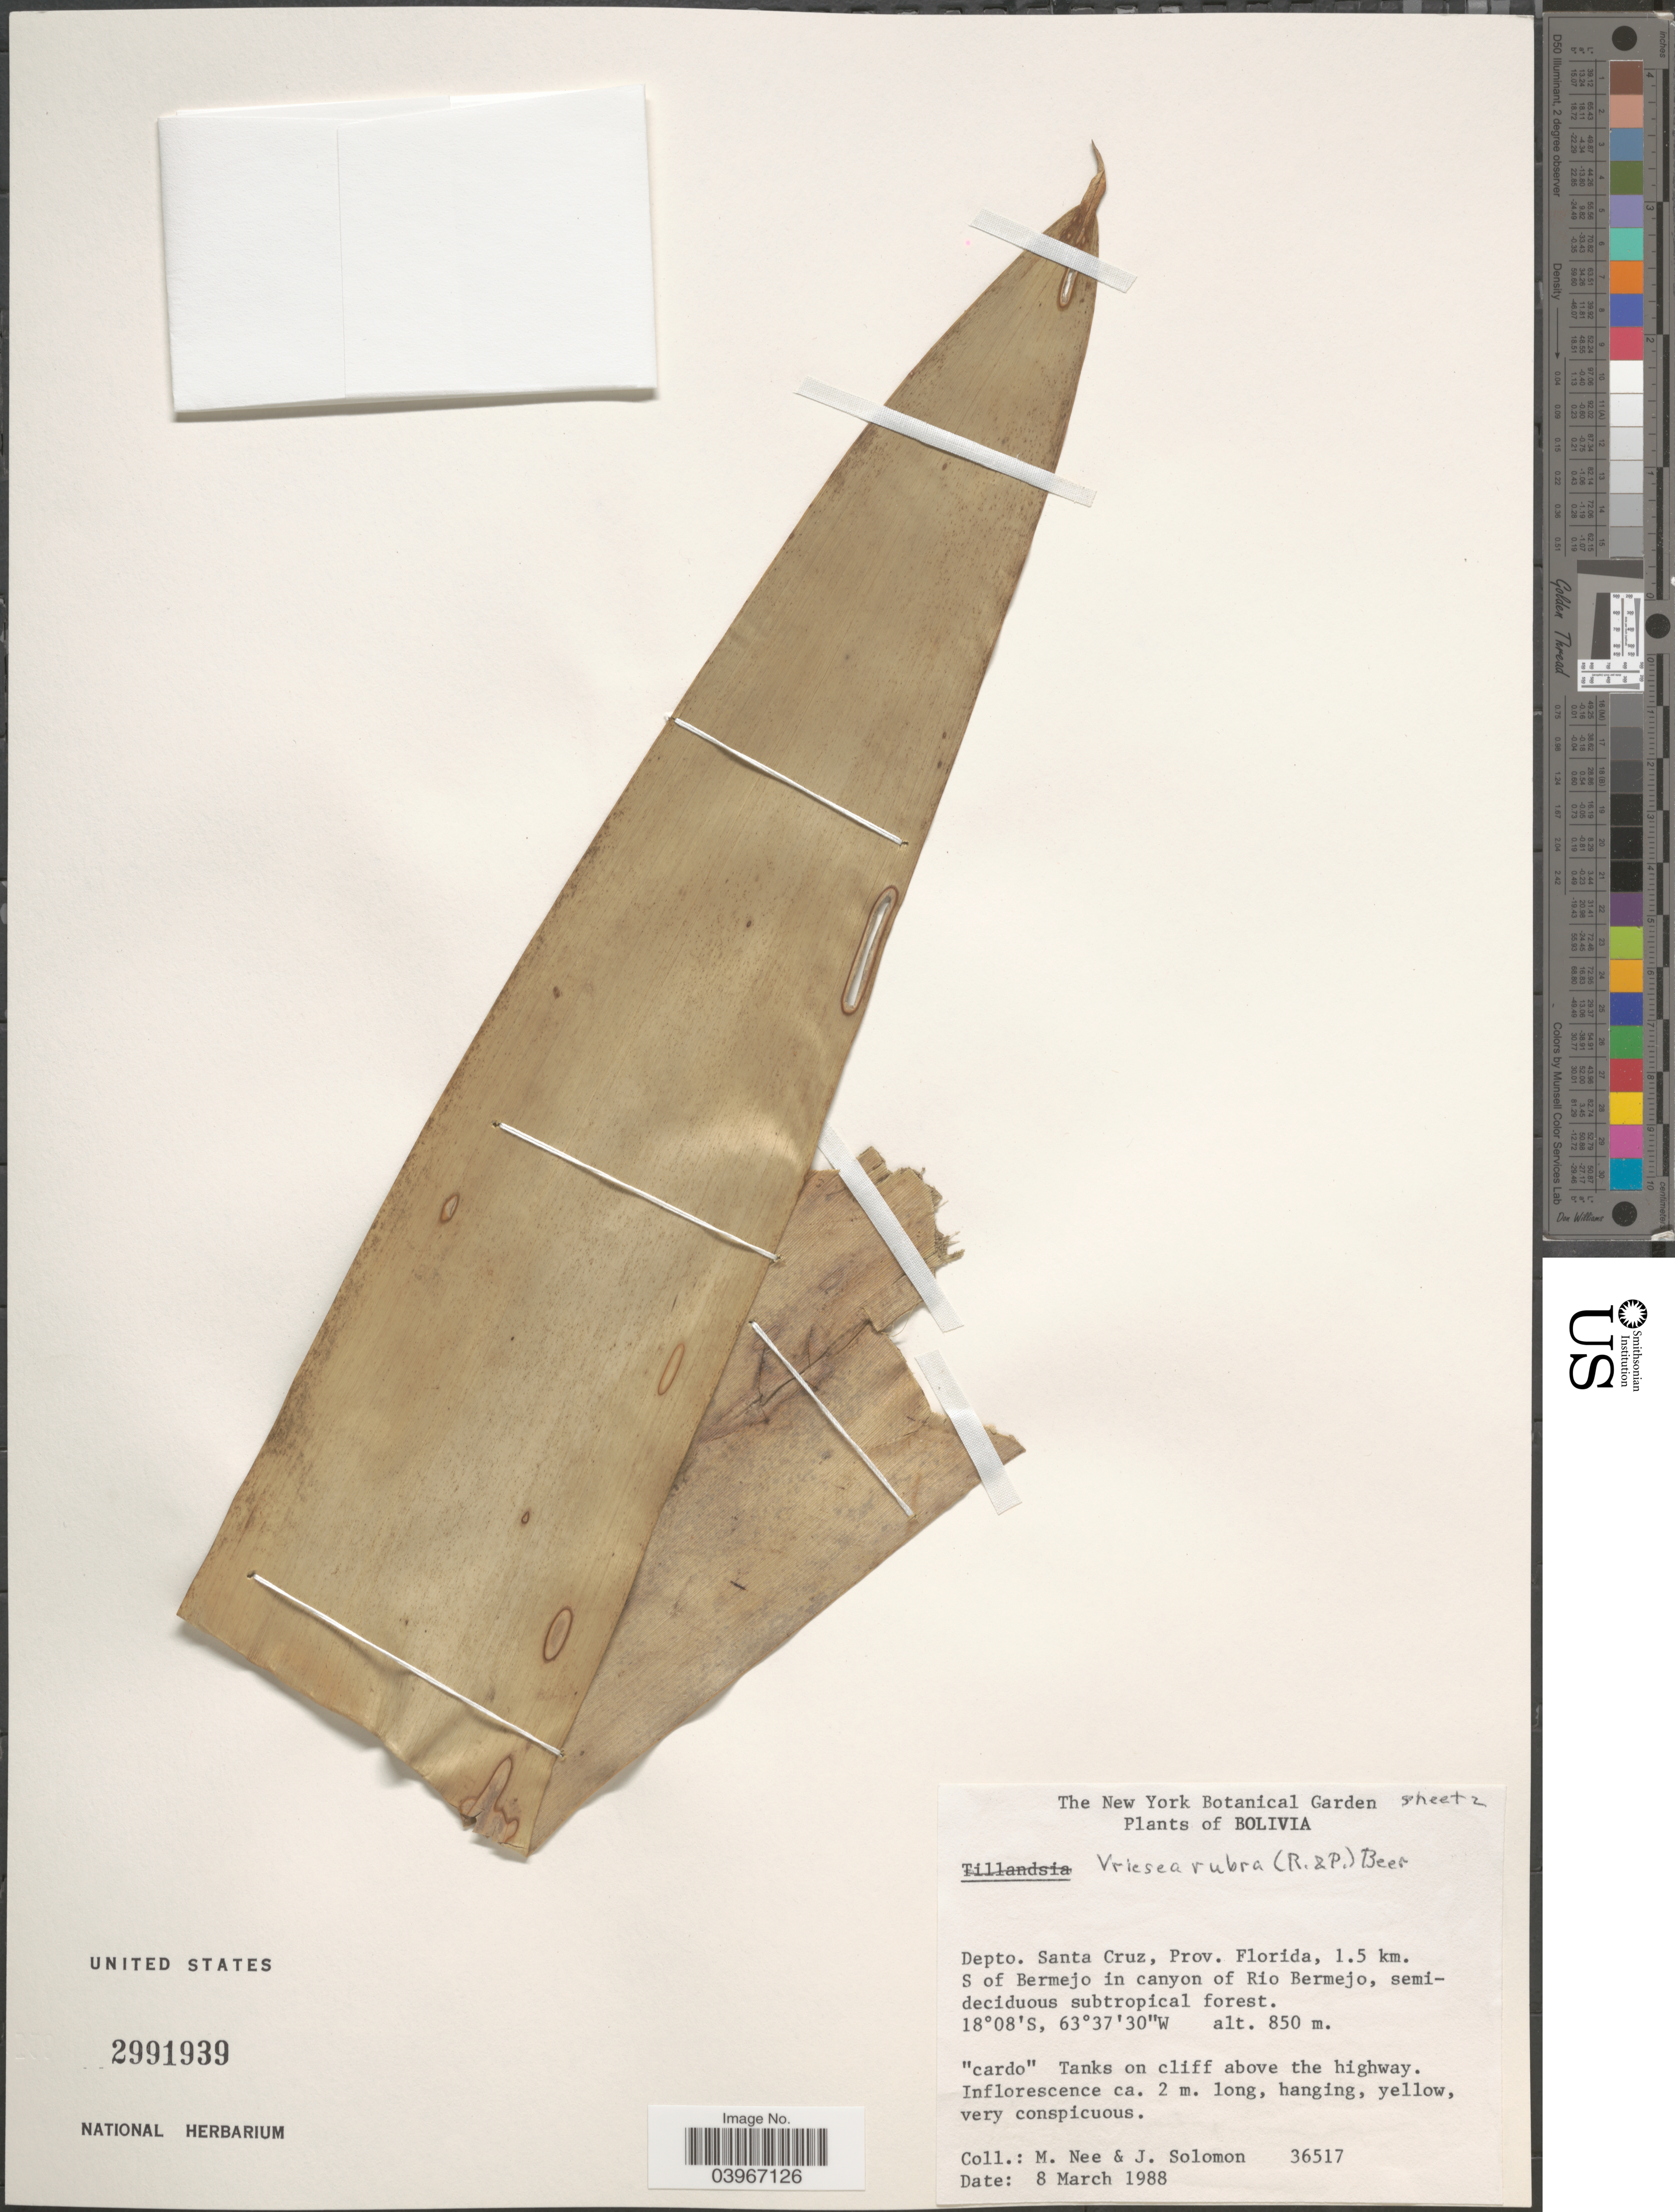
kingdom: Plantae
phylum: Tracheophyta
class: Liliopsida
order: Poales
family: Bromeliaceae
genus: Vriesea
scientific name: Vriesea rubra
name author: (Ruiz & Pav.) Beer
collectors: M. Nee & J. Solomon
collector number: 36517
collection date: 1988-03-08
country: Bolivia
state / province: Santa Cruz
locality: Depto. Santa Cruz, Prov. Florida, 1.5 km. S of Bermejo in canyon of Rio Bermejo.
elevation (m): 850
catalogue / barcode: US 2991939